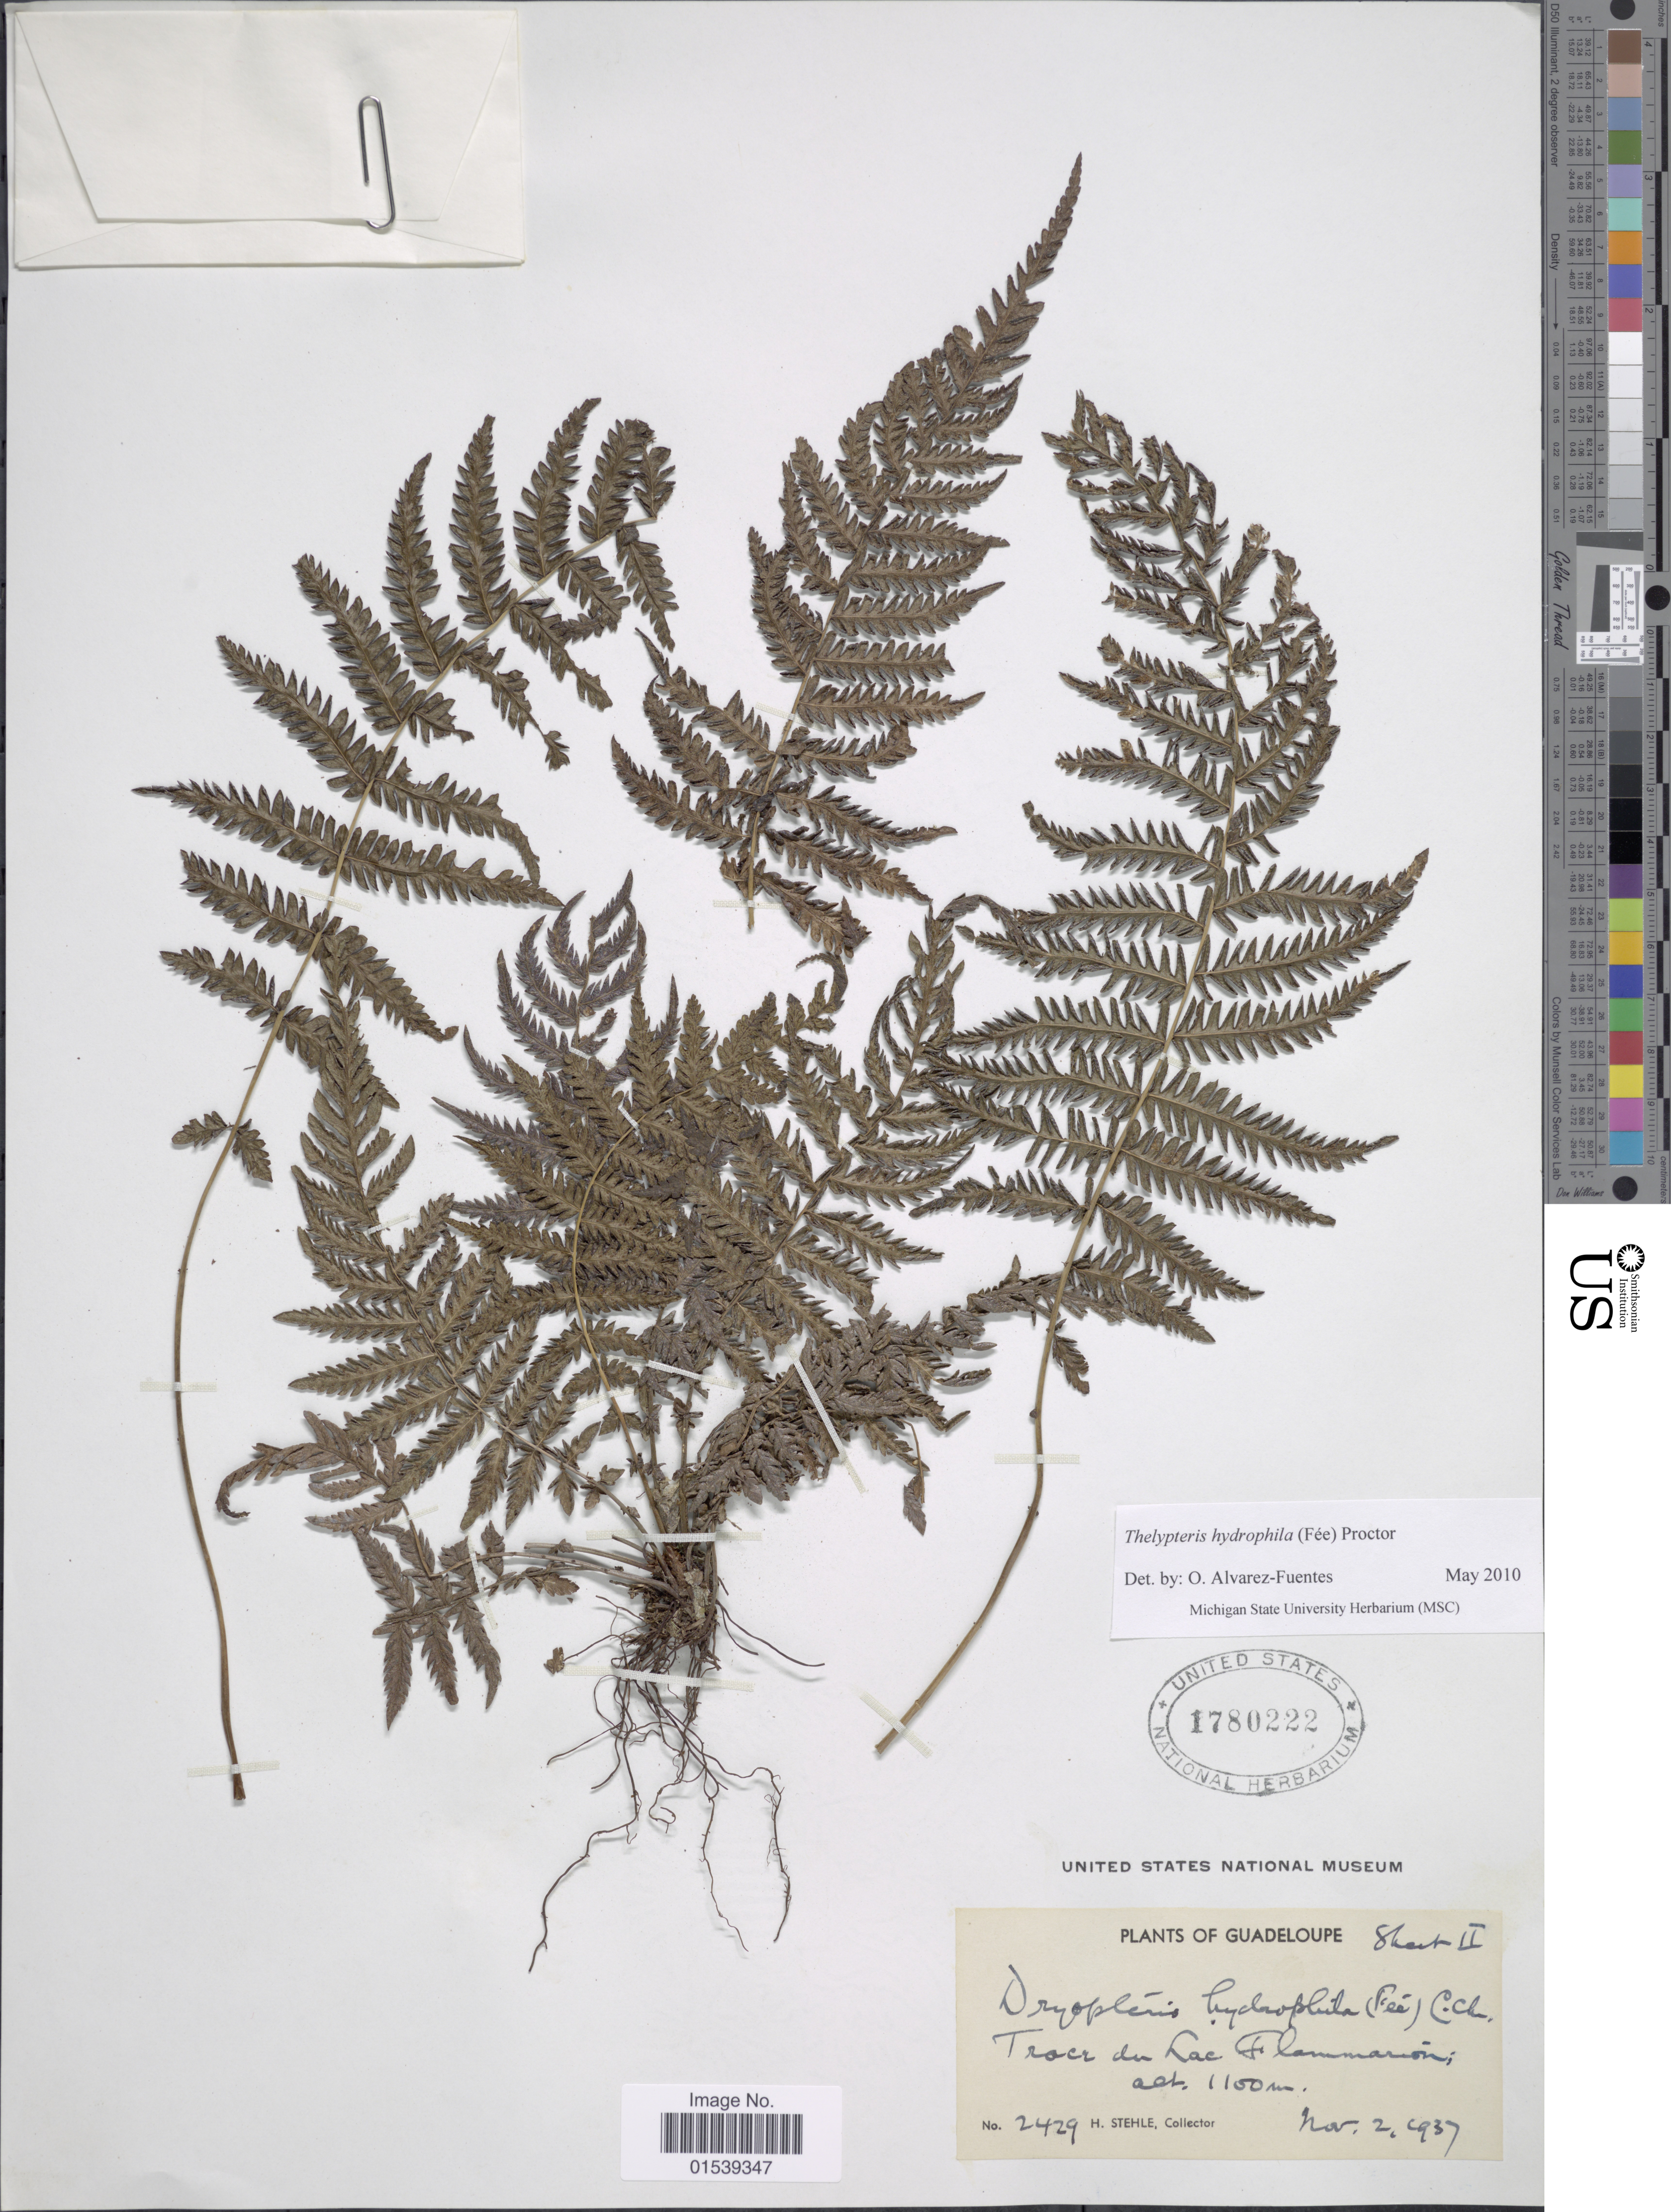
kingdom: Plantae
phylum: Tracheophyta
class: Polypodiopsida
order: Polypodiales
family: Thelypteridaceae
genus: Amauropelta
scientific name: Amauropelta hydrophila (Fée) comb. nov., ined 2015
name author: (Fée)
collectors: H. Stehlé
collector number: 2429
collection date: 1937-11-02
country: Guadeloupe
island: Leeward Is.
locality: Trace du Lac Flammarion.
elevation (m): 1100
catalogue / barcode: US 1780222